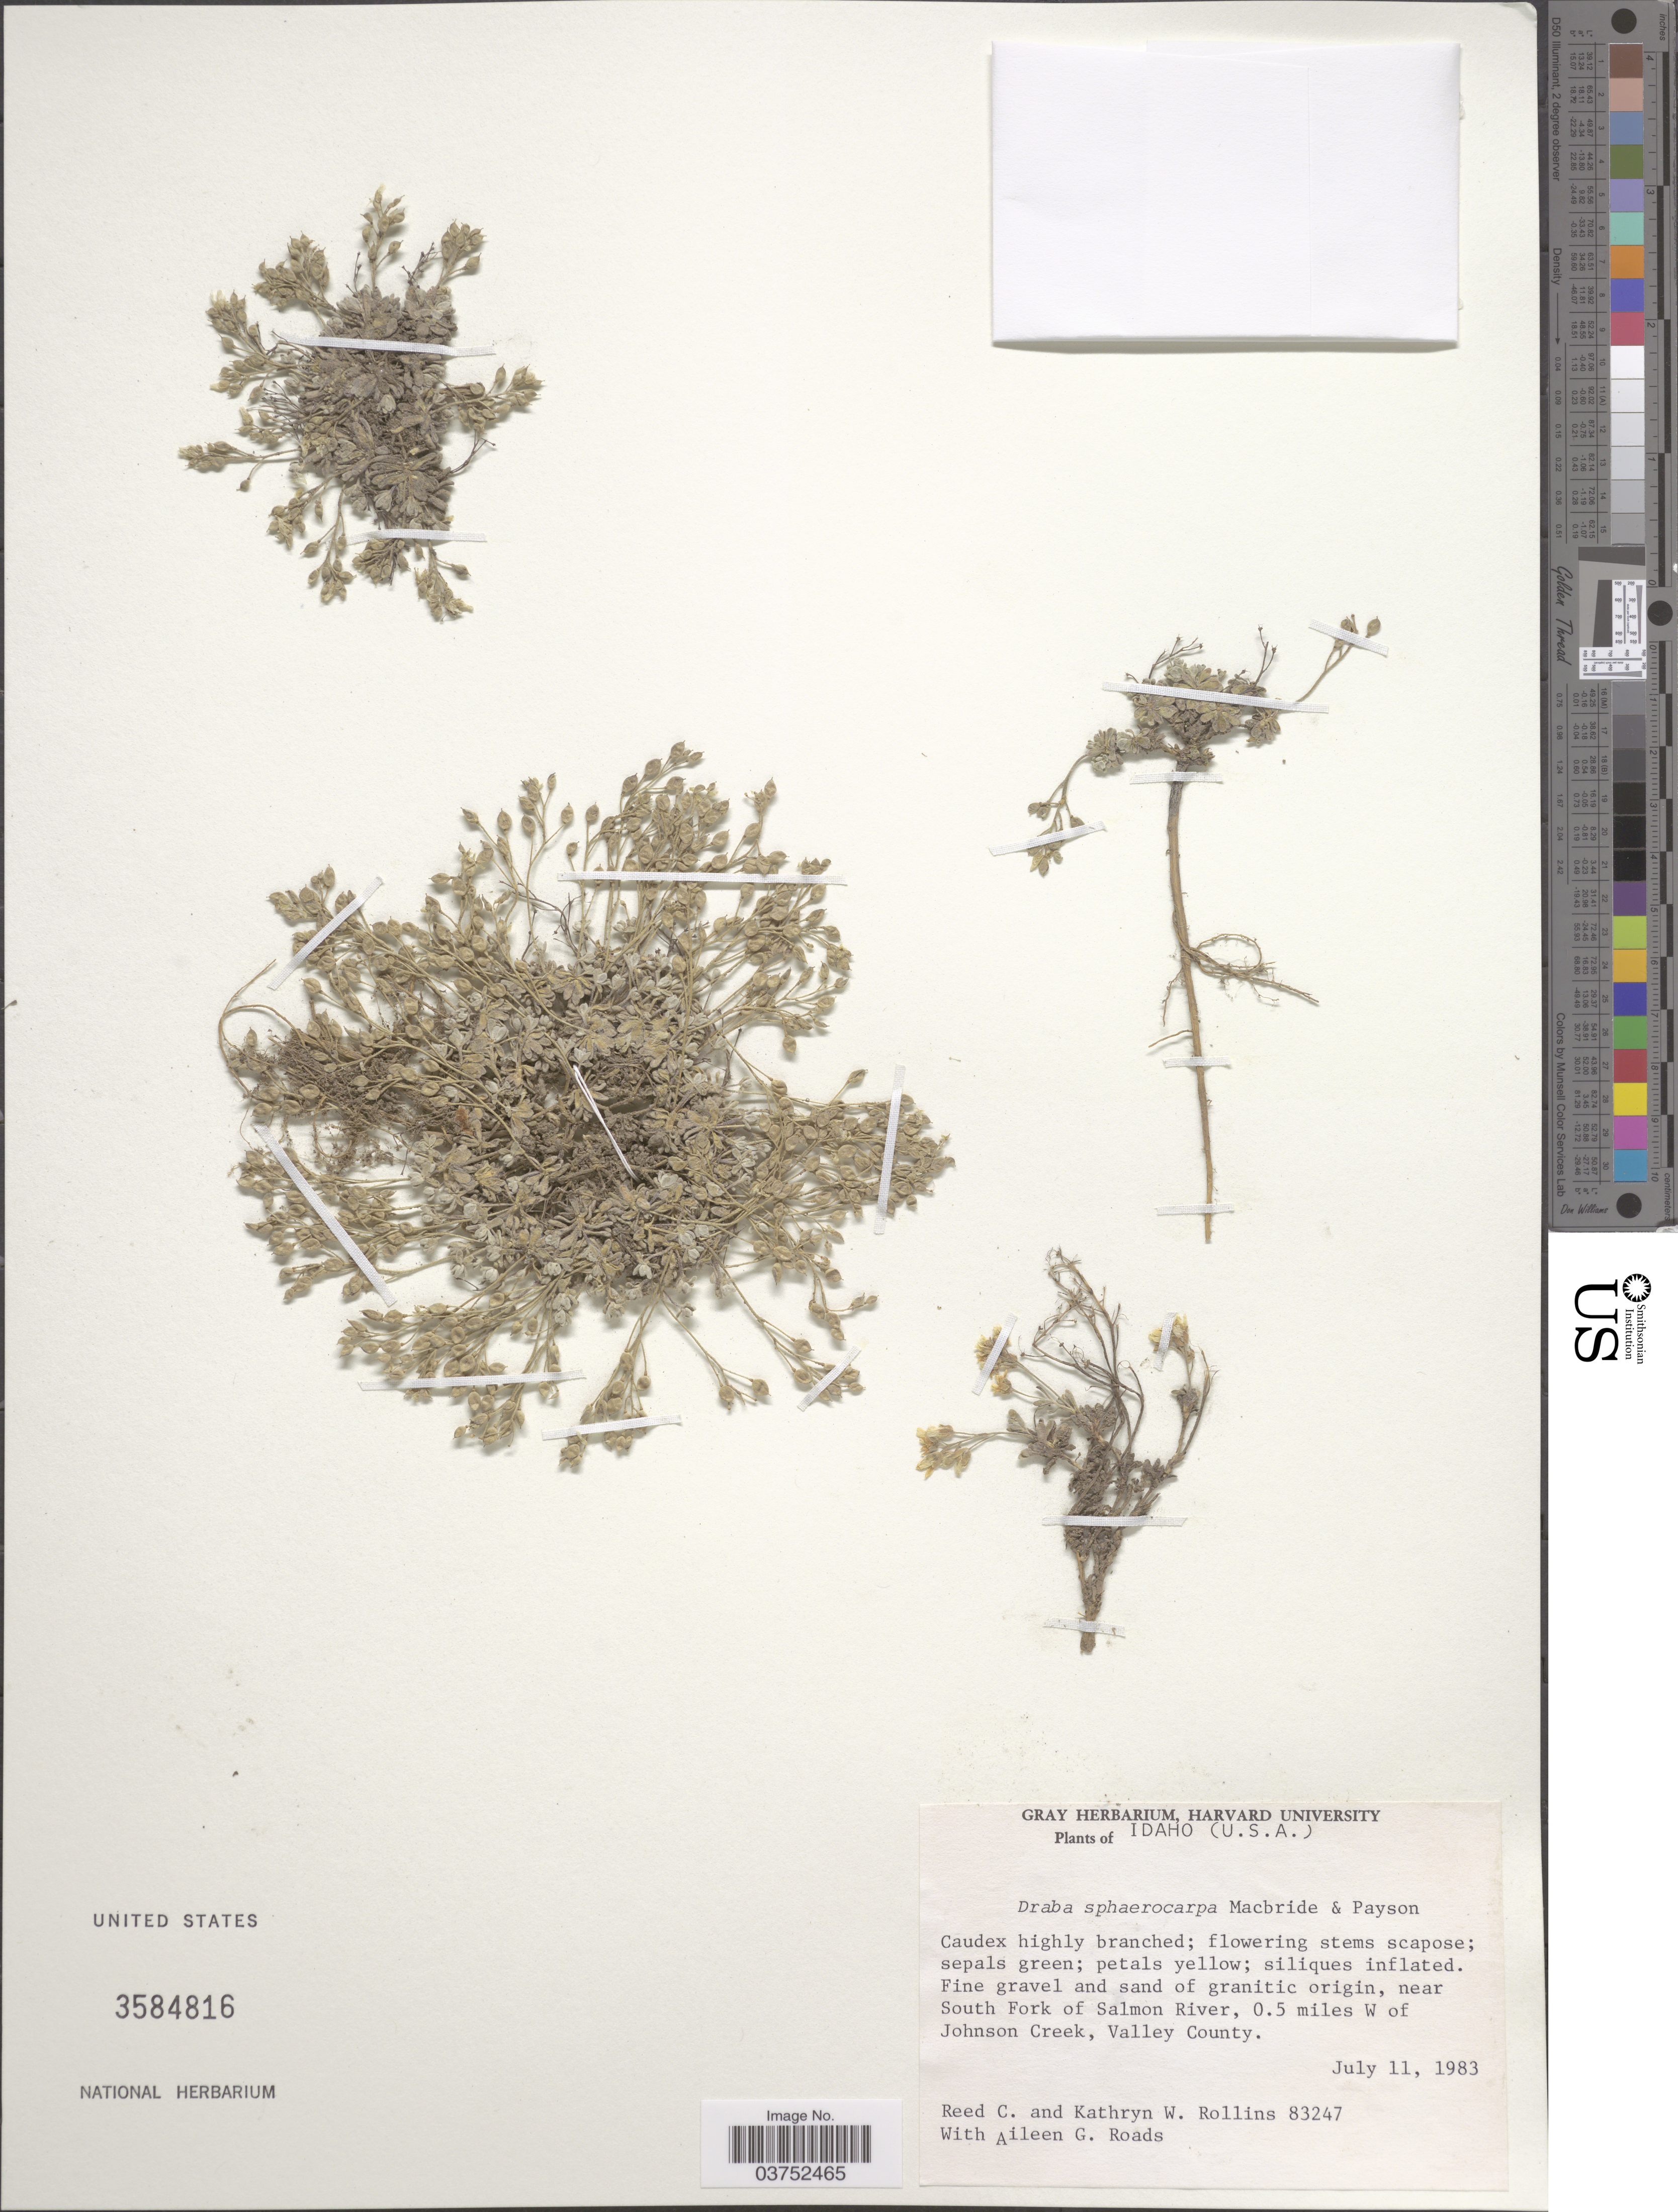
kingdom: Plantae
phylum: Tracheophyta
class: Magnoliopsida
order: Brassicales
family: Brassicaceae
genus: Draba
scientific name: Draba sphaerocarpa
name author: J.F. Macbr. & Payson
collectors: R. C. Rollins, K. W. Rollins & A. Roads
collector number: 83247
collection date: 1983-07-11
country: United States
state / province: Idaho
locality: Near South Fork of Salmon River, 0.5 miles W of Johnson Creek, Valley County.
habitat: fine gravel and sand of granitic origin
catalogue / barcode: US 3584816